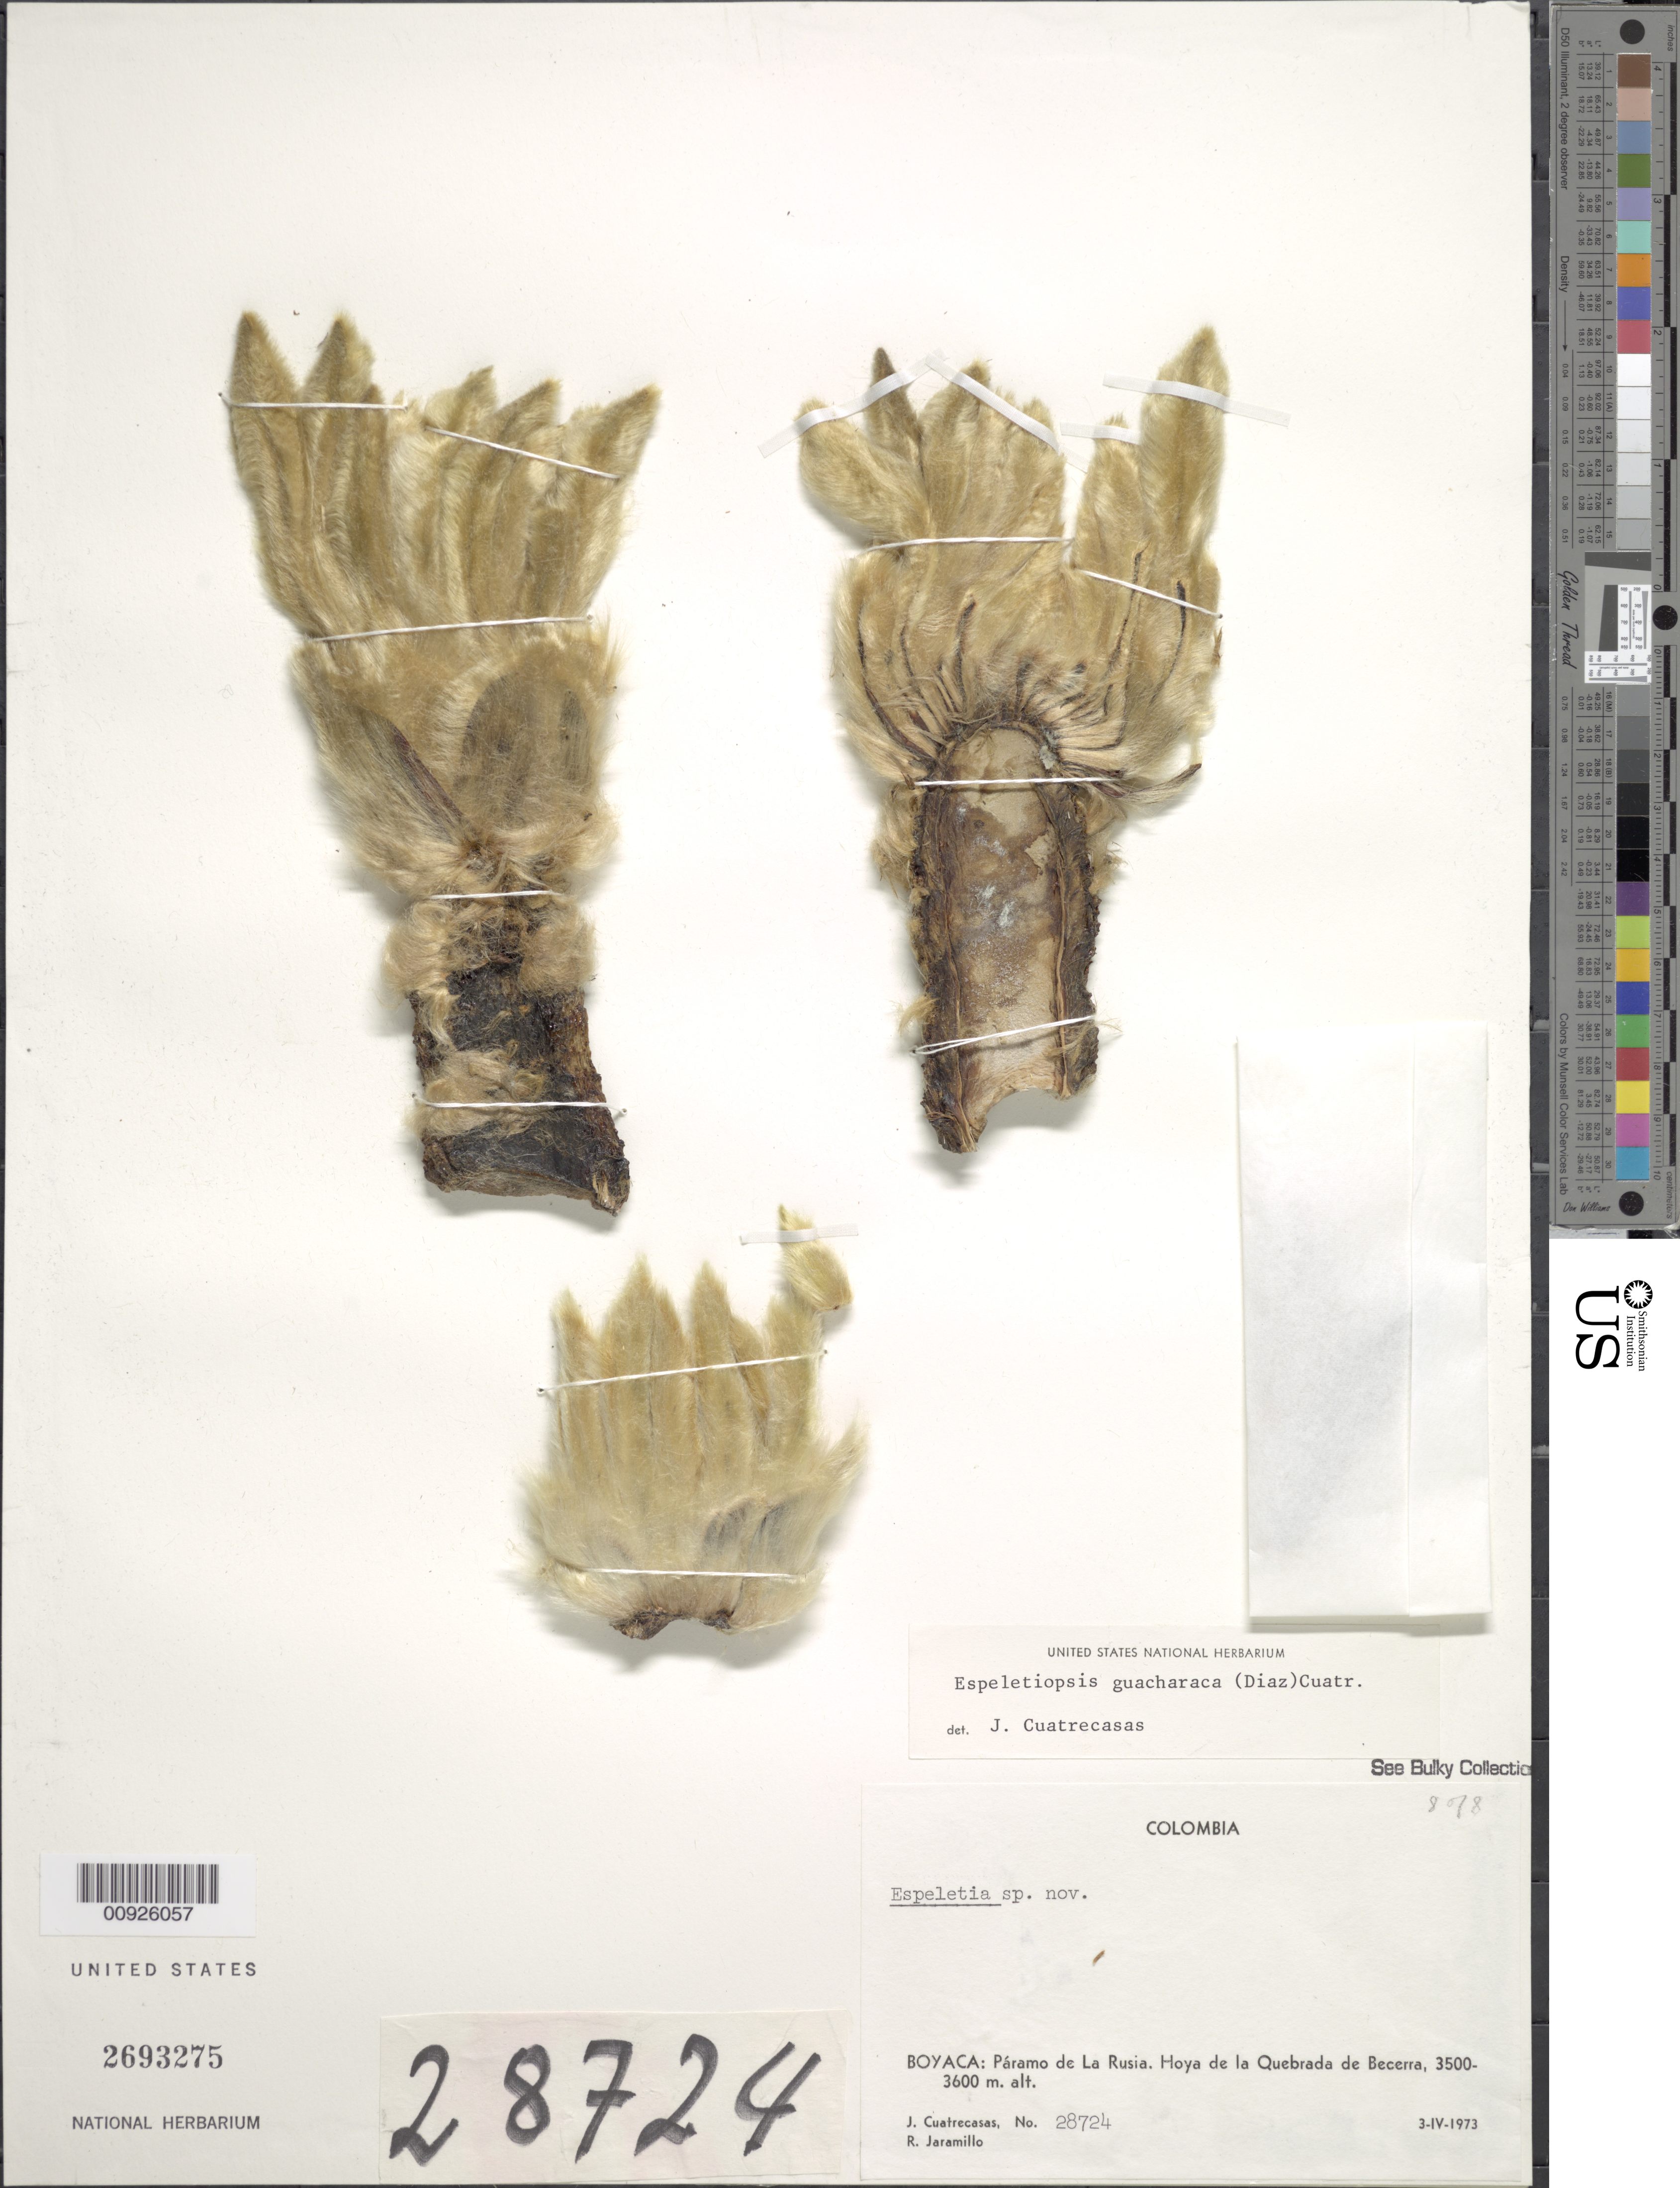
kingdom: Plantae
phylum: Tracheophyta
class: Magnoliopsida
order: Asterales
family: Asteraceae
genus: Espeletiopsis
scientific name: Espeletiopsis jimenez-quesadae var. guacharaca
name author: (S. Díaz) Cuatrec.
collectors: J. Cuatrecasas & R. Jaramillo M.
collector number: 27824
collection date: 1973-04-03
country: Colombia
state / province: Boyacá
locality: Boyacá: Paramo de La Rusia. hoya de la Quebrada de Becerra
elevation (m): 3500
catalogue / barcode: US 2693275